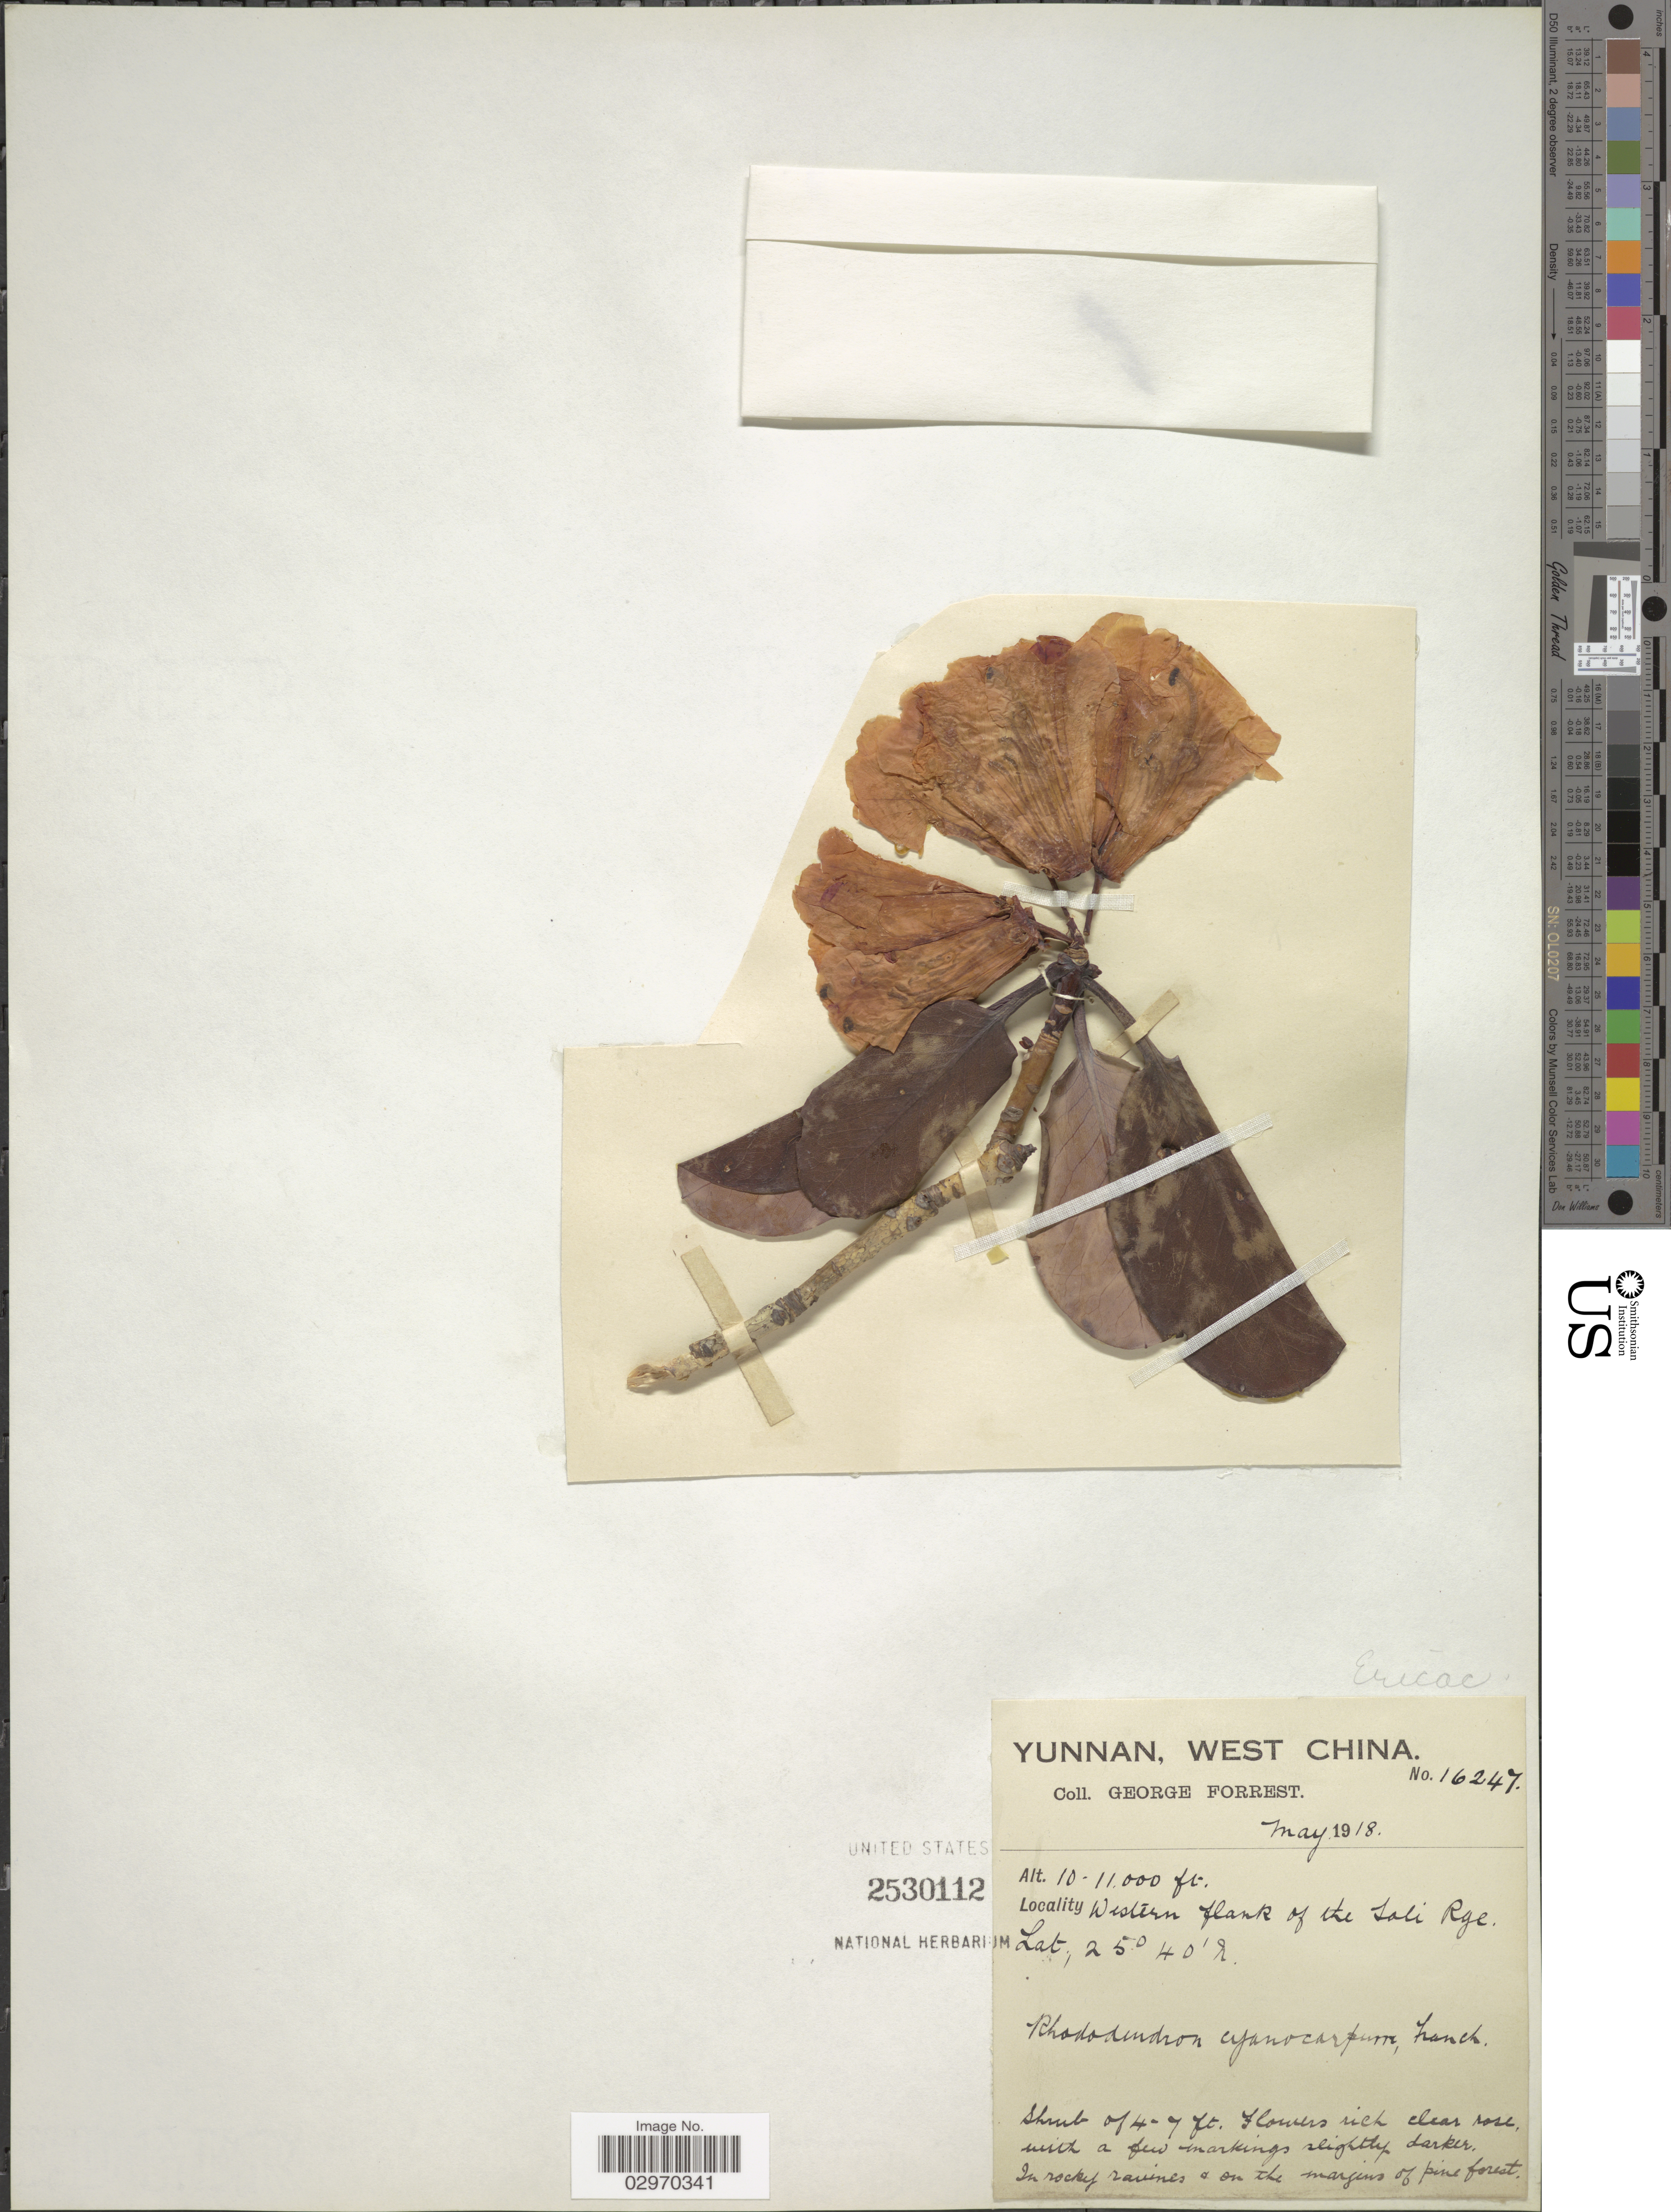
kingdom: Plantae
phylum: Tracheophyta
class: Magnoliopsida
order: Ericales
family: Ericaceae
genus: Rhododendron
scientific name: Rhododendron cyanocarpum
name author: (Franch.) Franch. ex W.W. Sm.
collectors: G. Forrest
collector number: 16247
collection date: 1918-05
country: China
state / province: Yunnan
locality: West China. Western flank of the Tali Rge.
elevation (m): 3048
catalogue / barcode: US 2530112